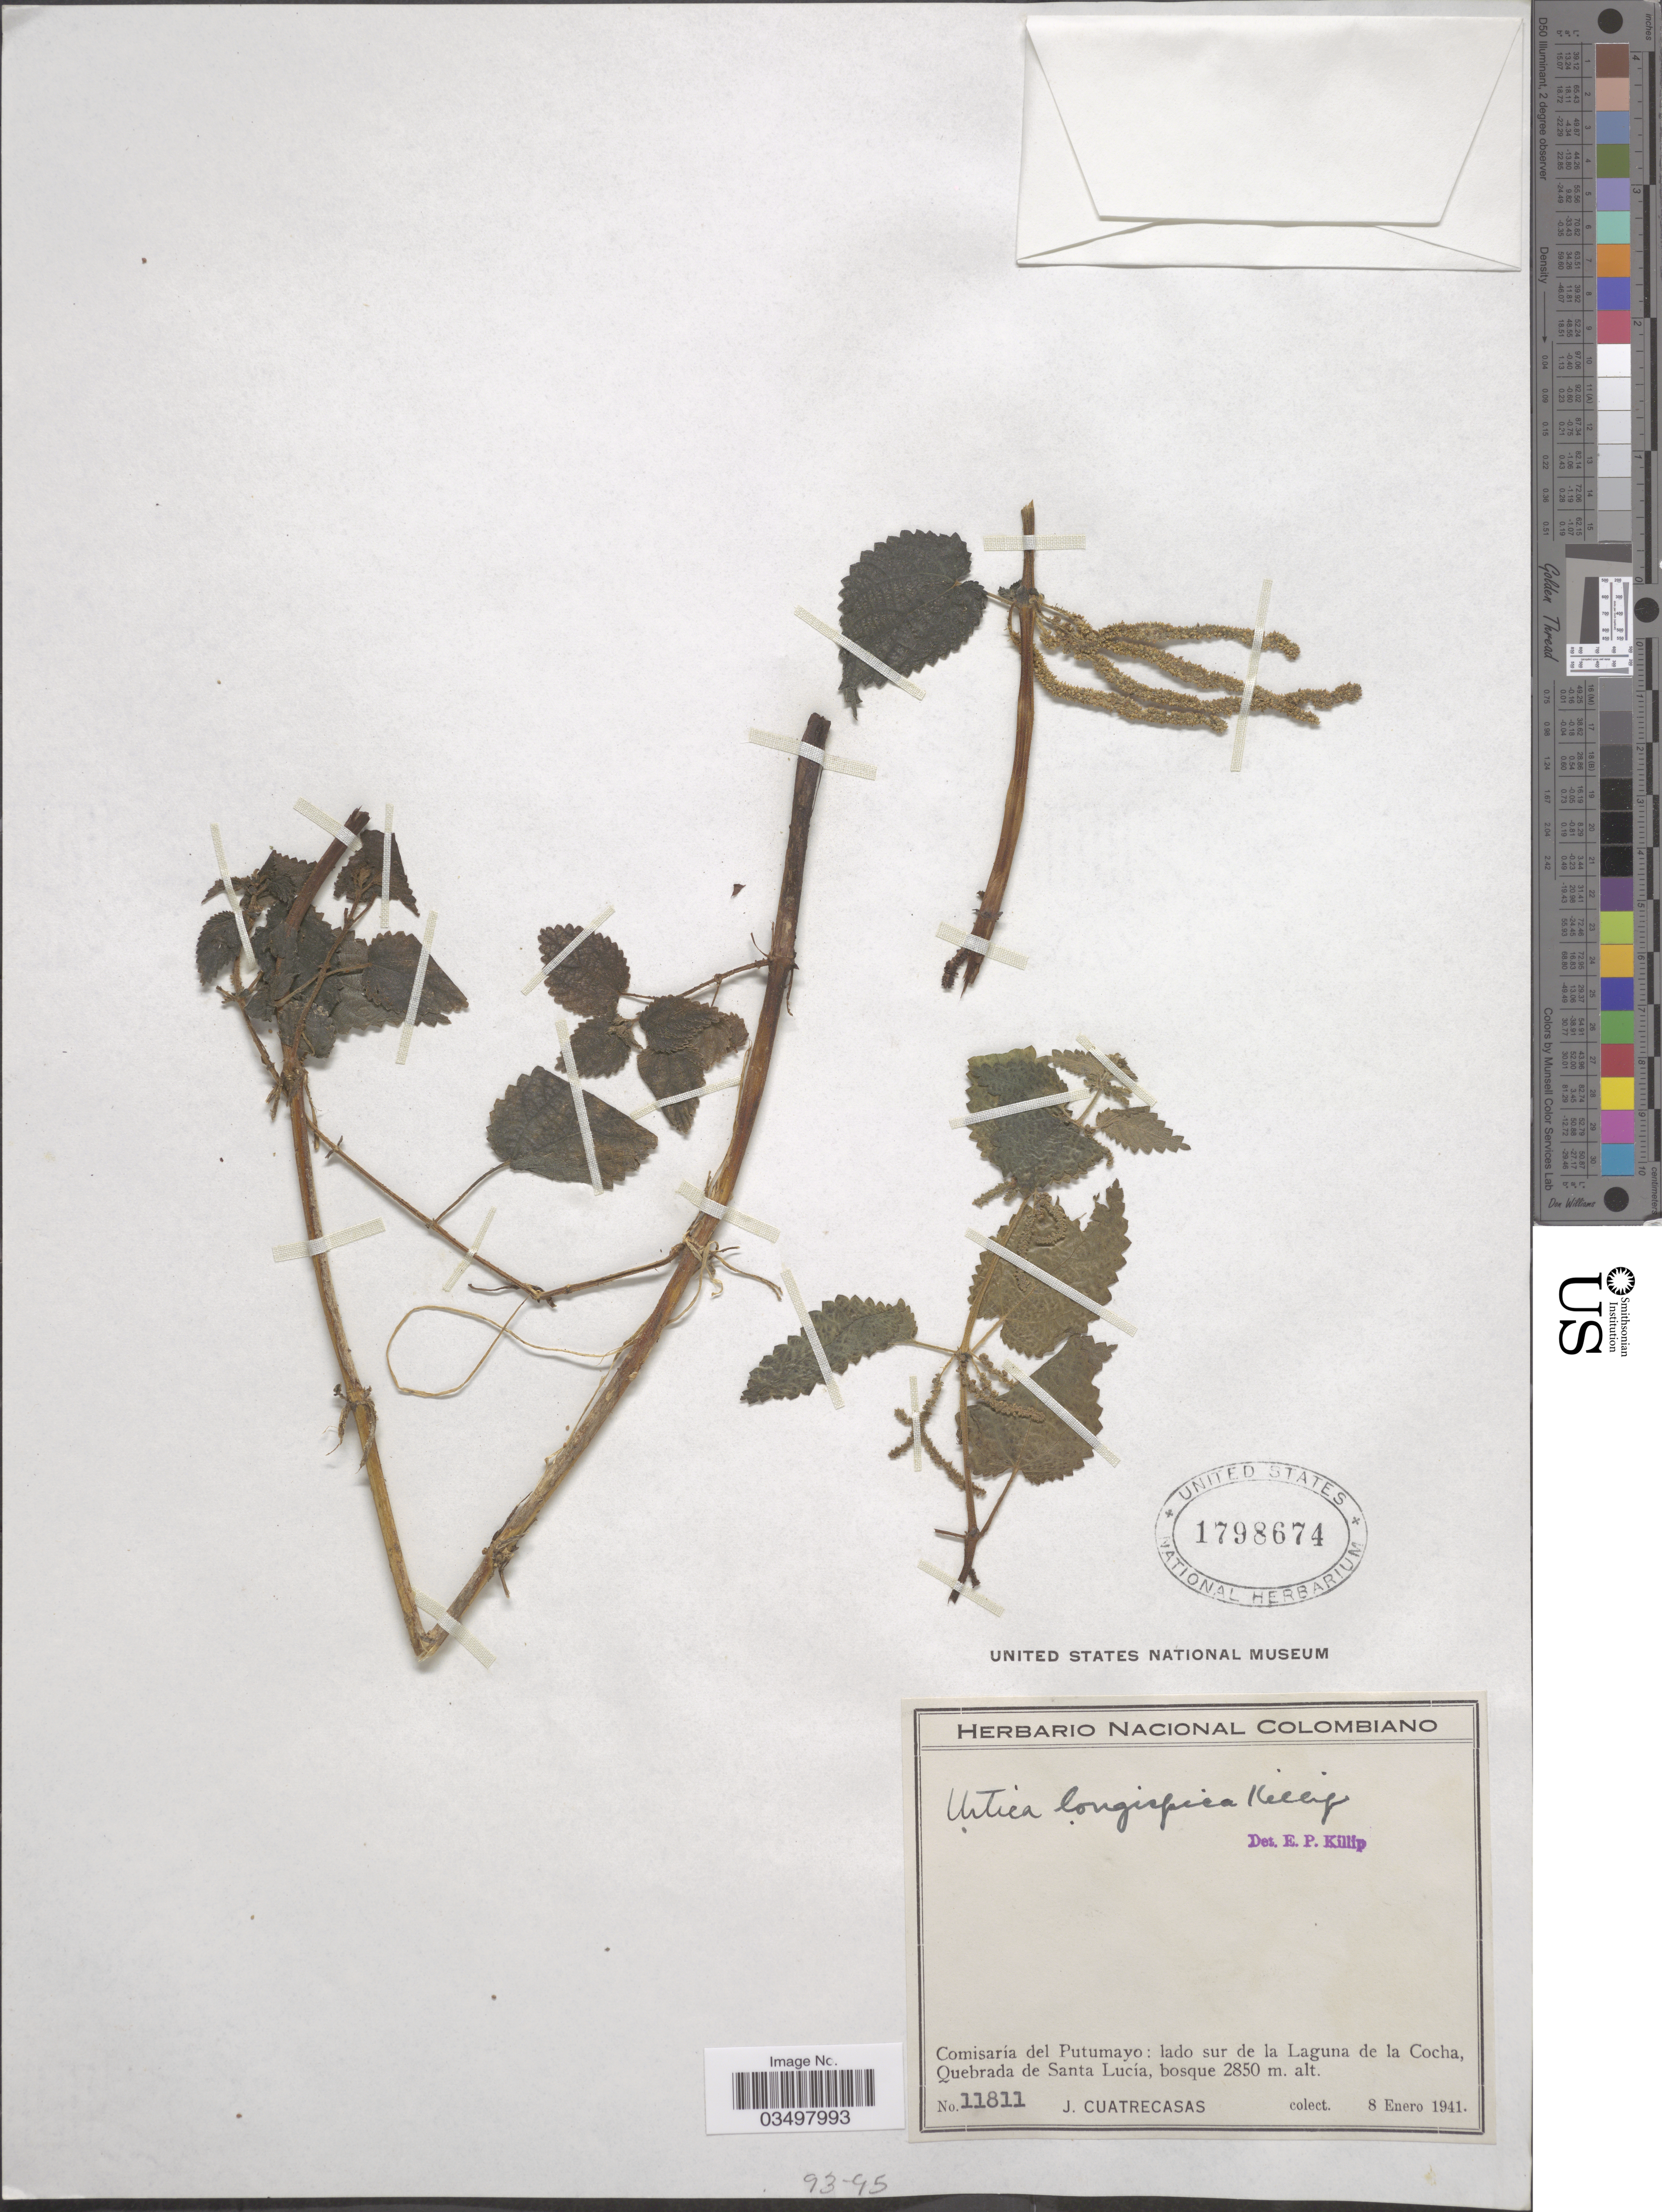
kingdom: Plantae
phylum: Tracheophyta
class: Magnoliopsida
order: Rosales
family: Urticaceae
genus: Urtica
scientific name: Urtica longispica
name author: Killip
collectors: J. Cuatrecasas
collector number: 11811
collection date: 1941-01-08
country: Colombia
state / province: Putumayo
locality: Comisaría del Putumayo: lado sur de la Laguna de la Cocha, Quebrada de Santa Lucia.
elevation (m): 2850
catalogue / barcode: US 1798674